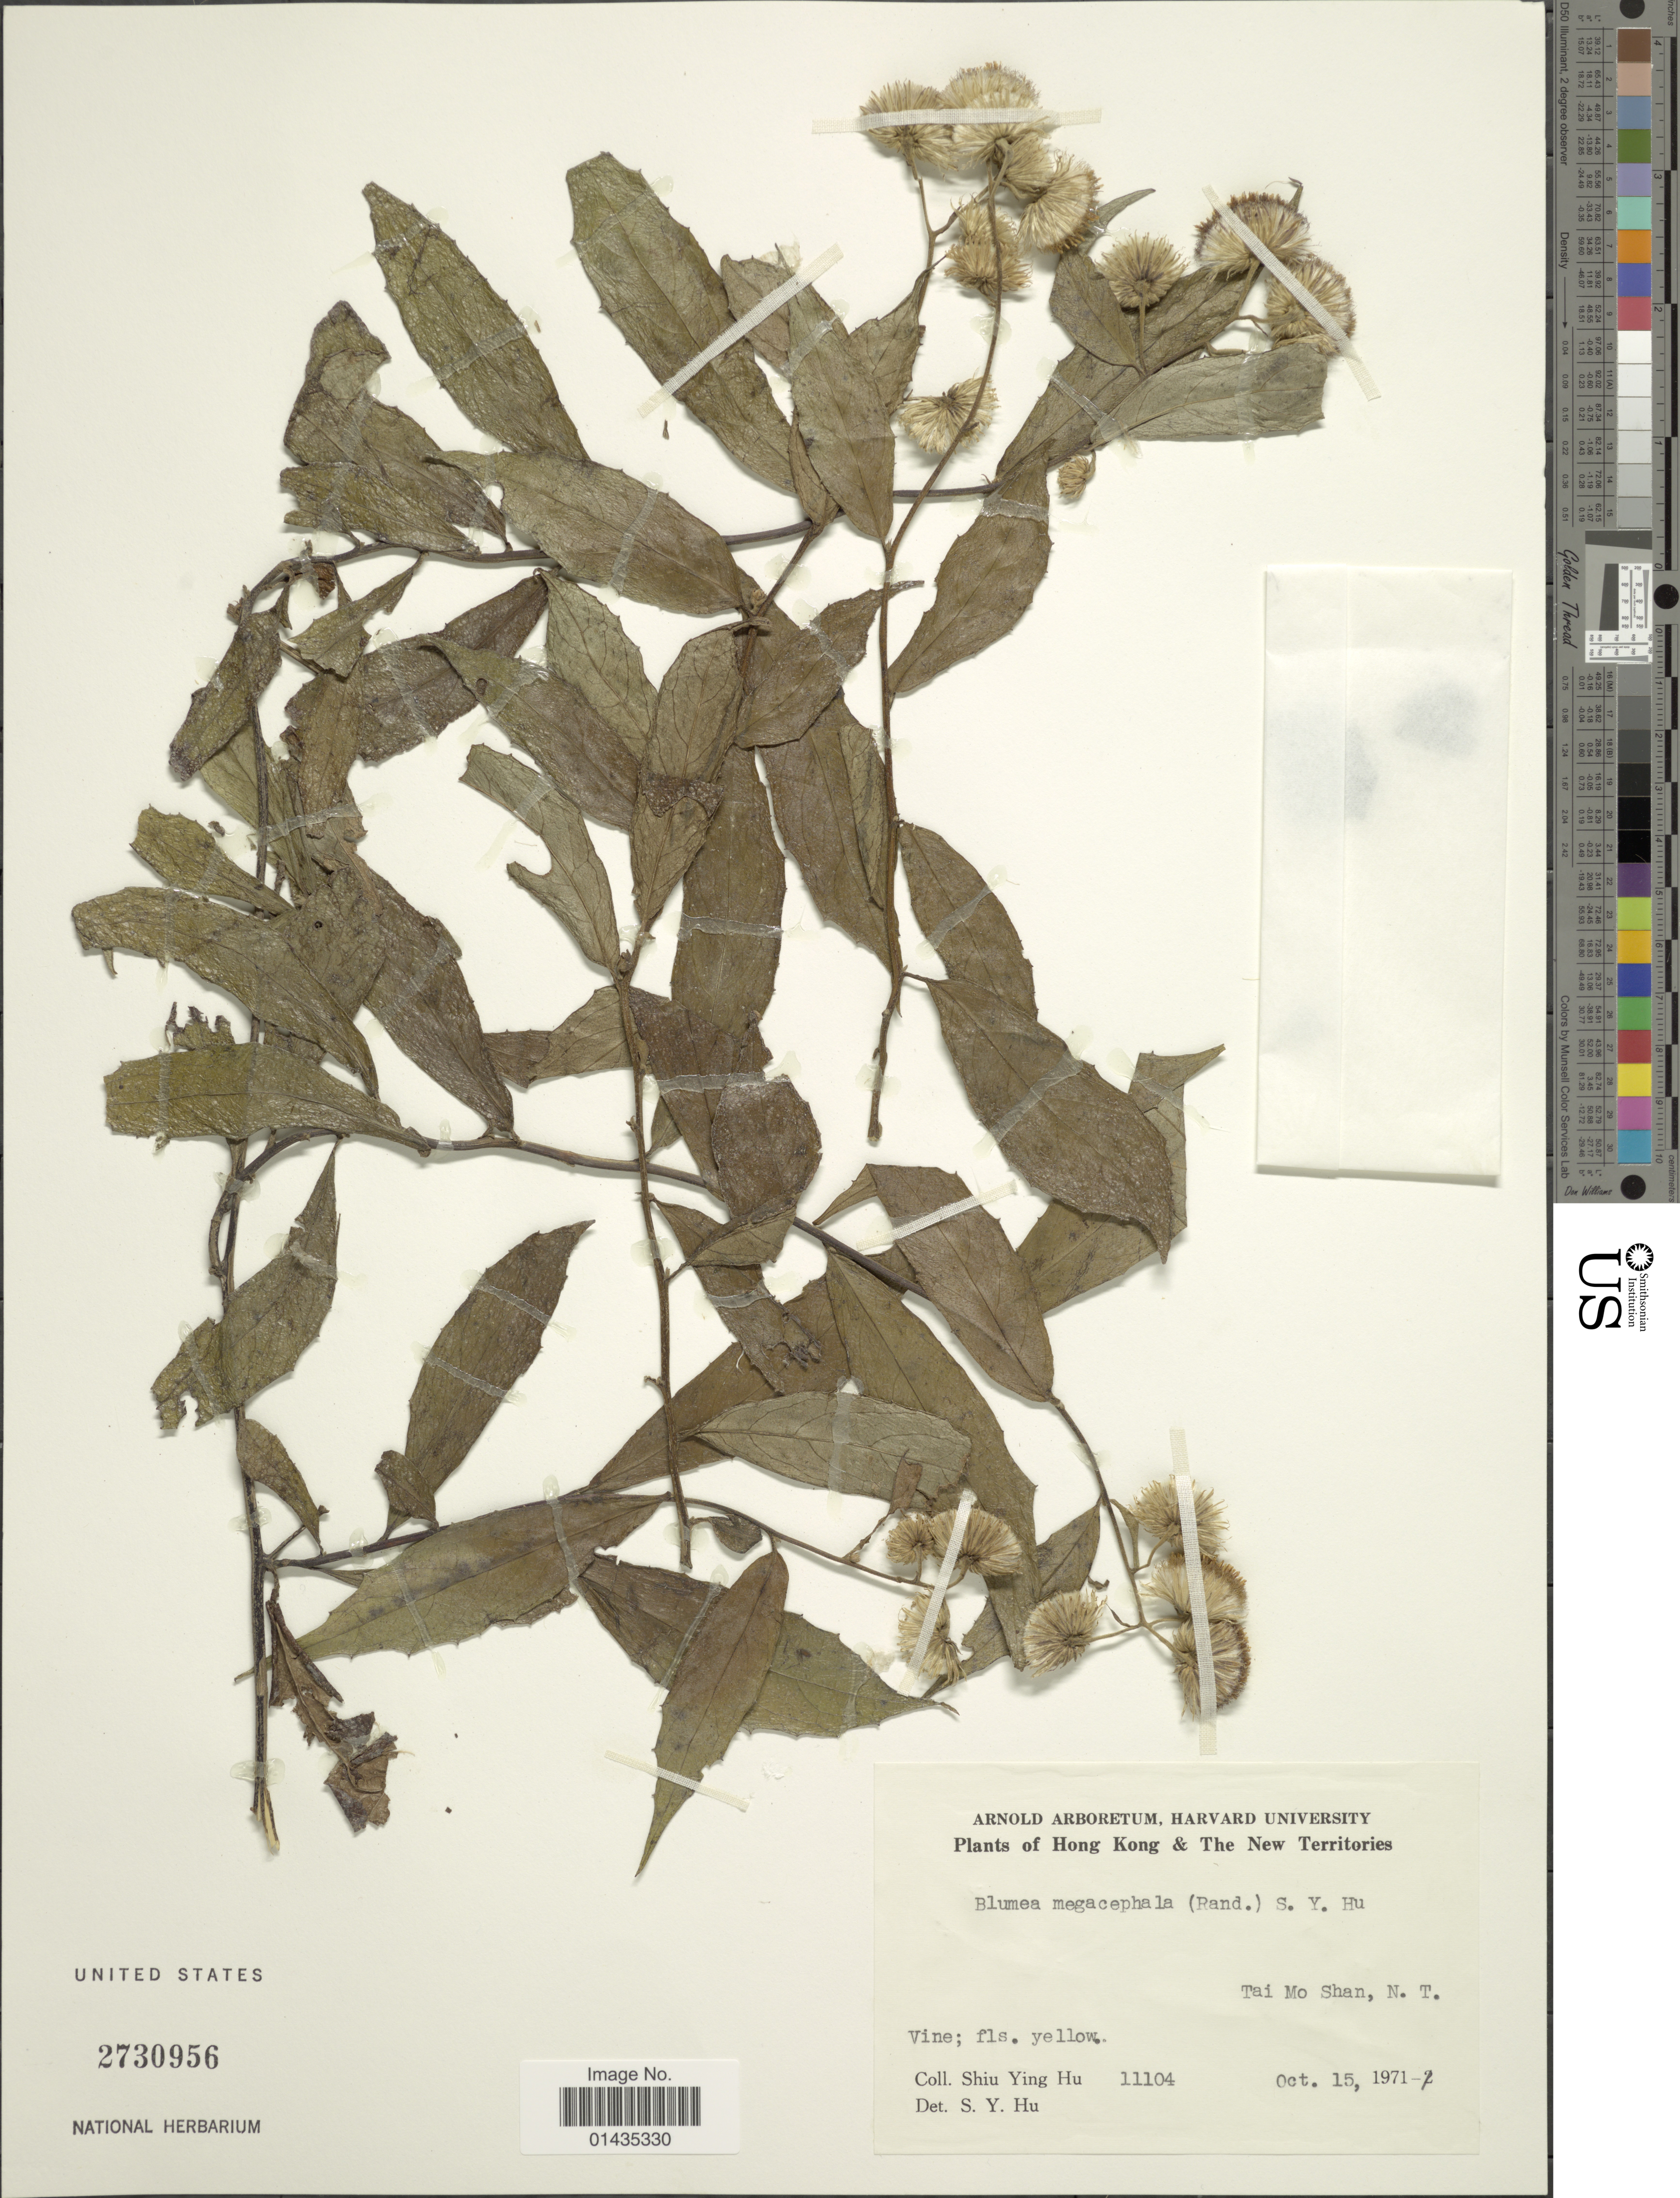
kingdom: Plantae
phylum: Tracheophyta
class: Magnoliopsida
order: Asterales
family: Asteraceae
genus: Blumea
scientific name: Blumea megacephala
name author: (Randeria) C.T. Chang & C.H. Yu ex Y. Ling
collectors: S. Y. Hu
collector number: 11104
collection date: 1971-10-15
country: China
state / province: Hong Kong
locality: The New Territories, Tai Mo Shan, N. T.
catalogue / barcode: US 2730956